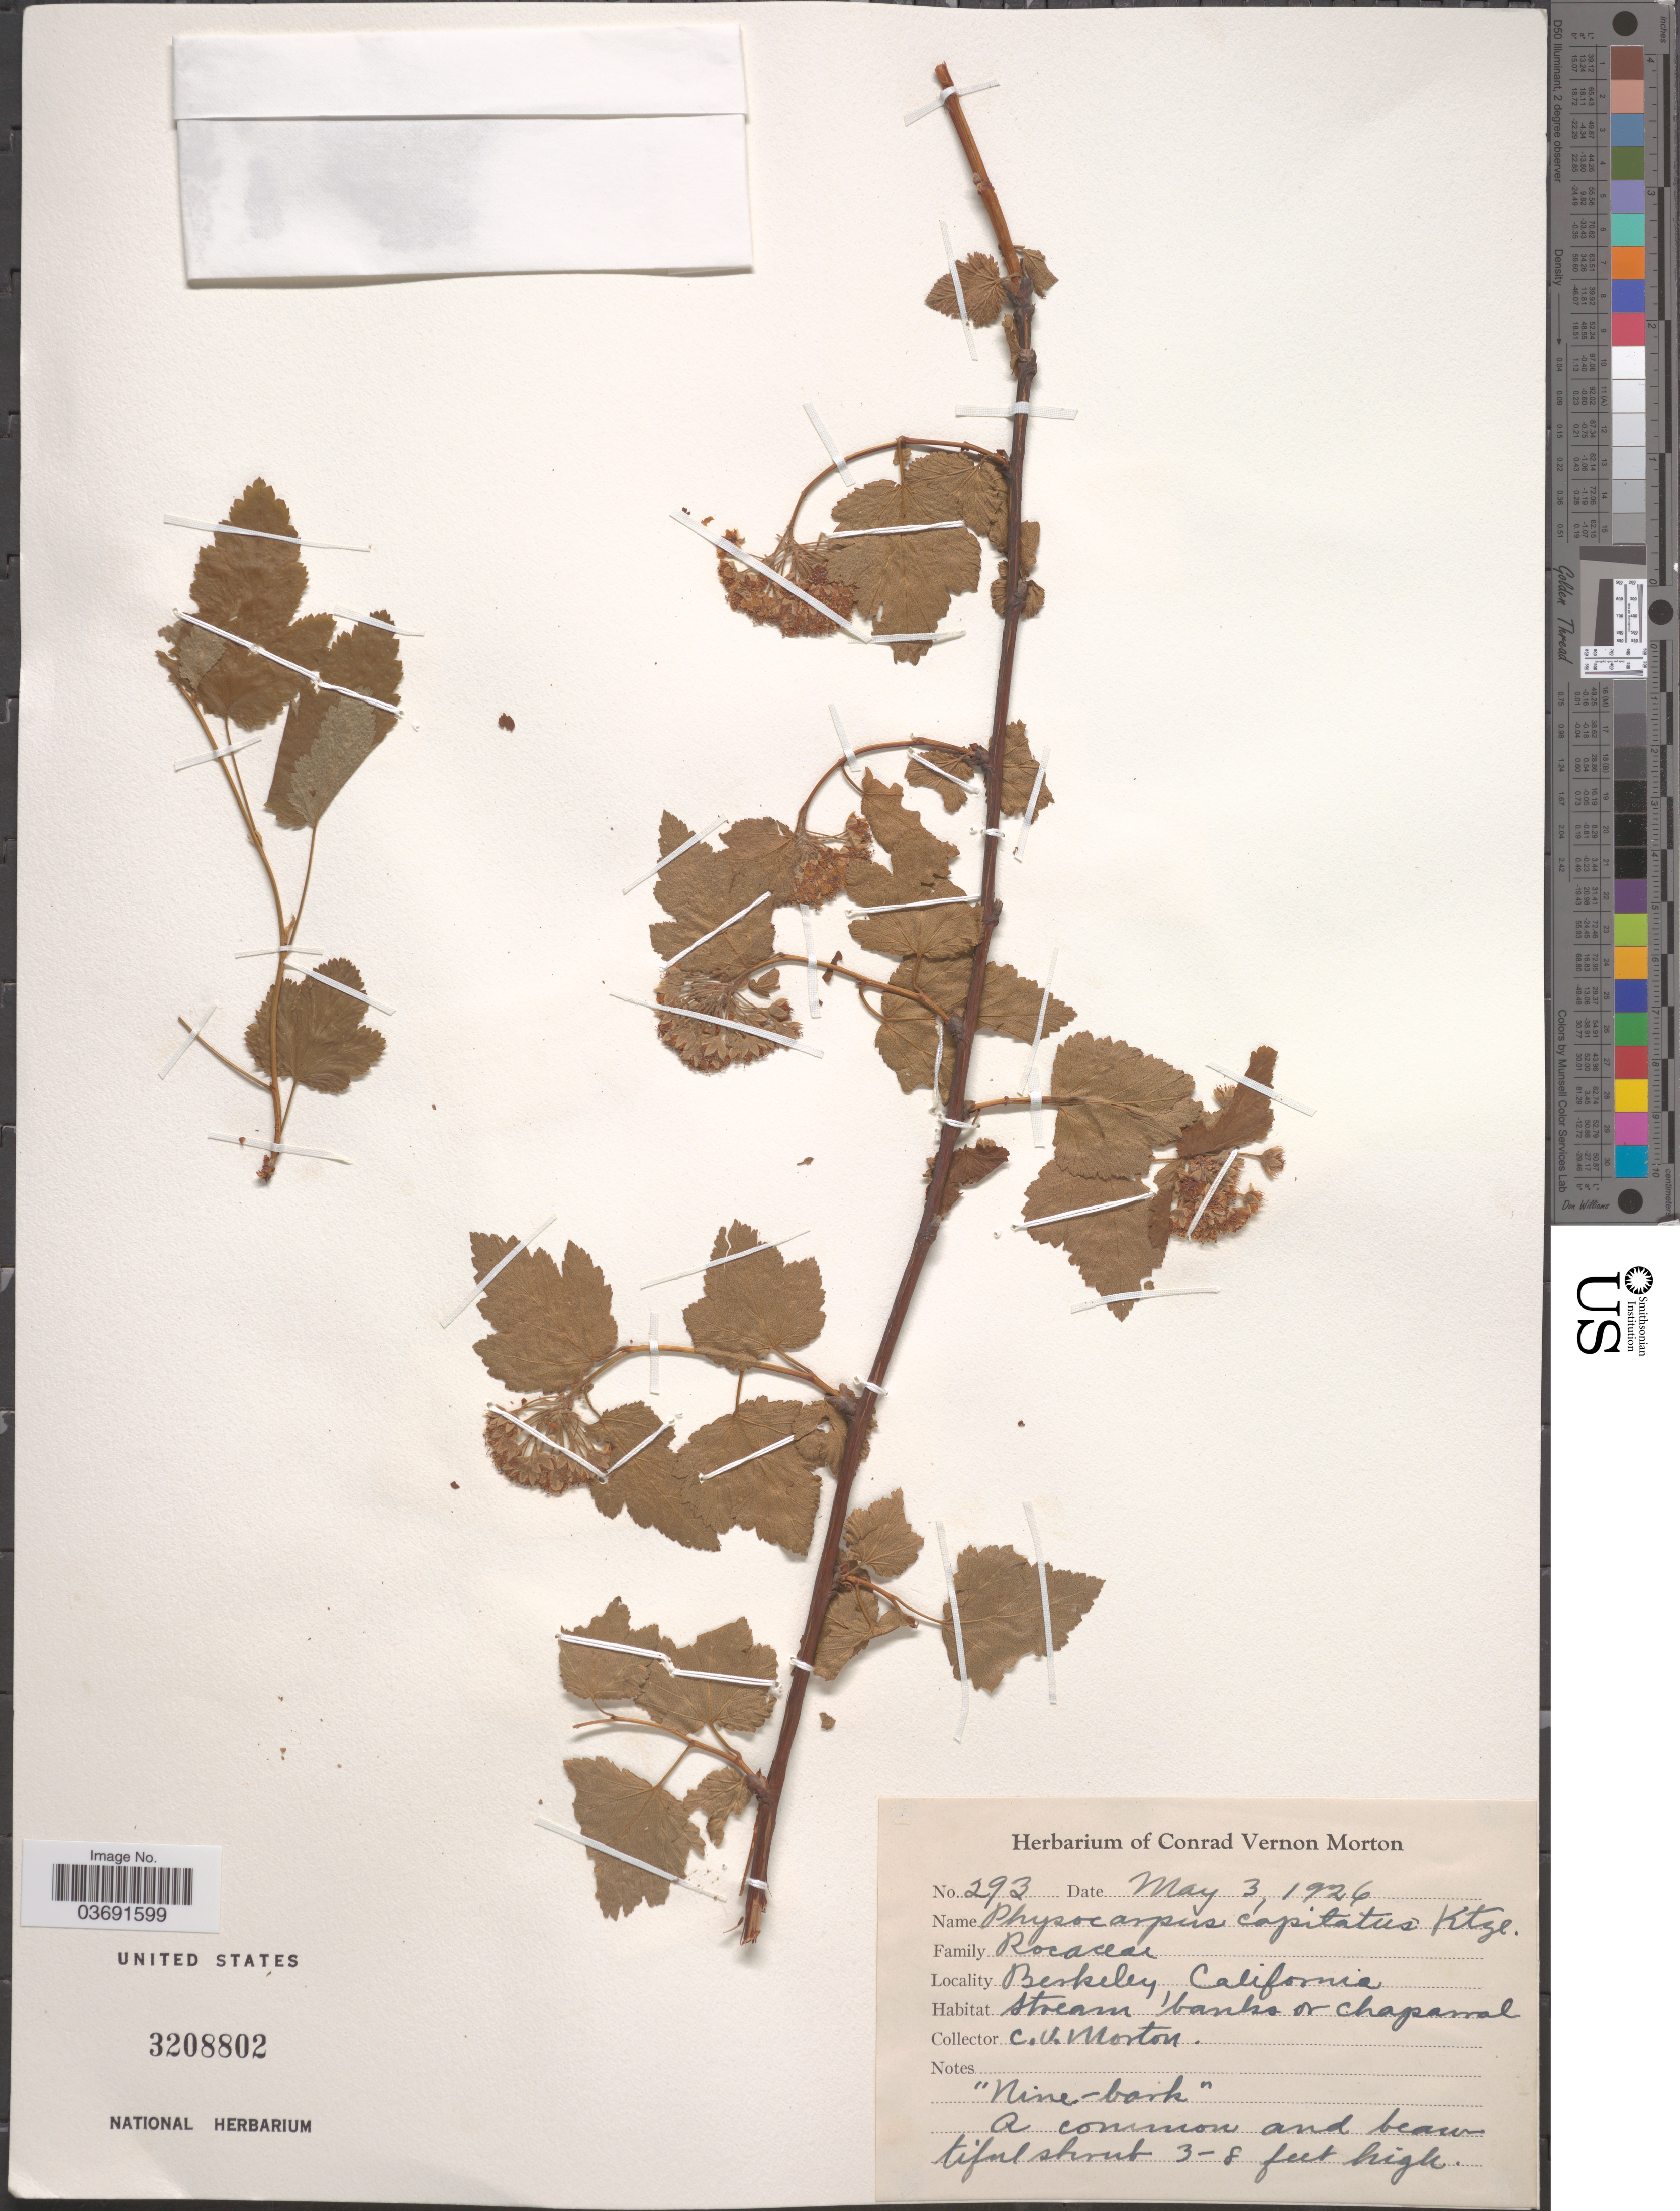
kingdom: Plantae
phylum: Tracheophyta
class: Magnoliopsida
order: Rosales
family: Rosaceae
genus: Physocarpus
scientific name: Physocarpus capitatus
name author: (Pursh) Kuntze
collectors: C. V. Morton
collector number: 293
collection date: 1926-05-03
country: United States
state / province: California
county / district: Alameda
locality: Berkeley.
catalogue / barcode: US 3208802